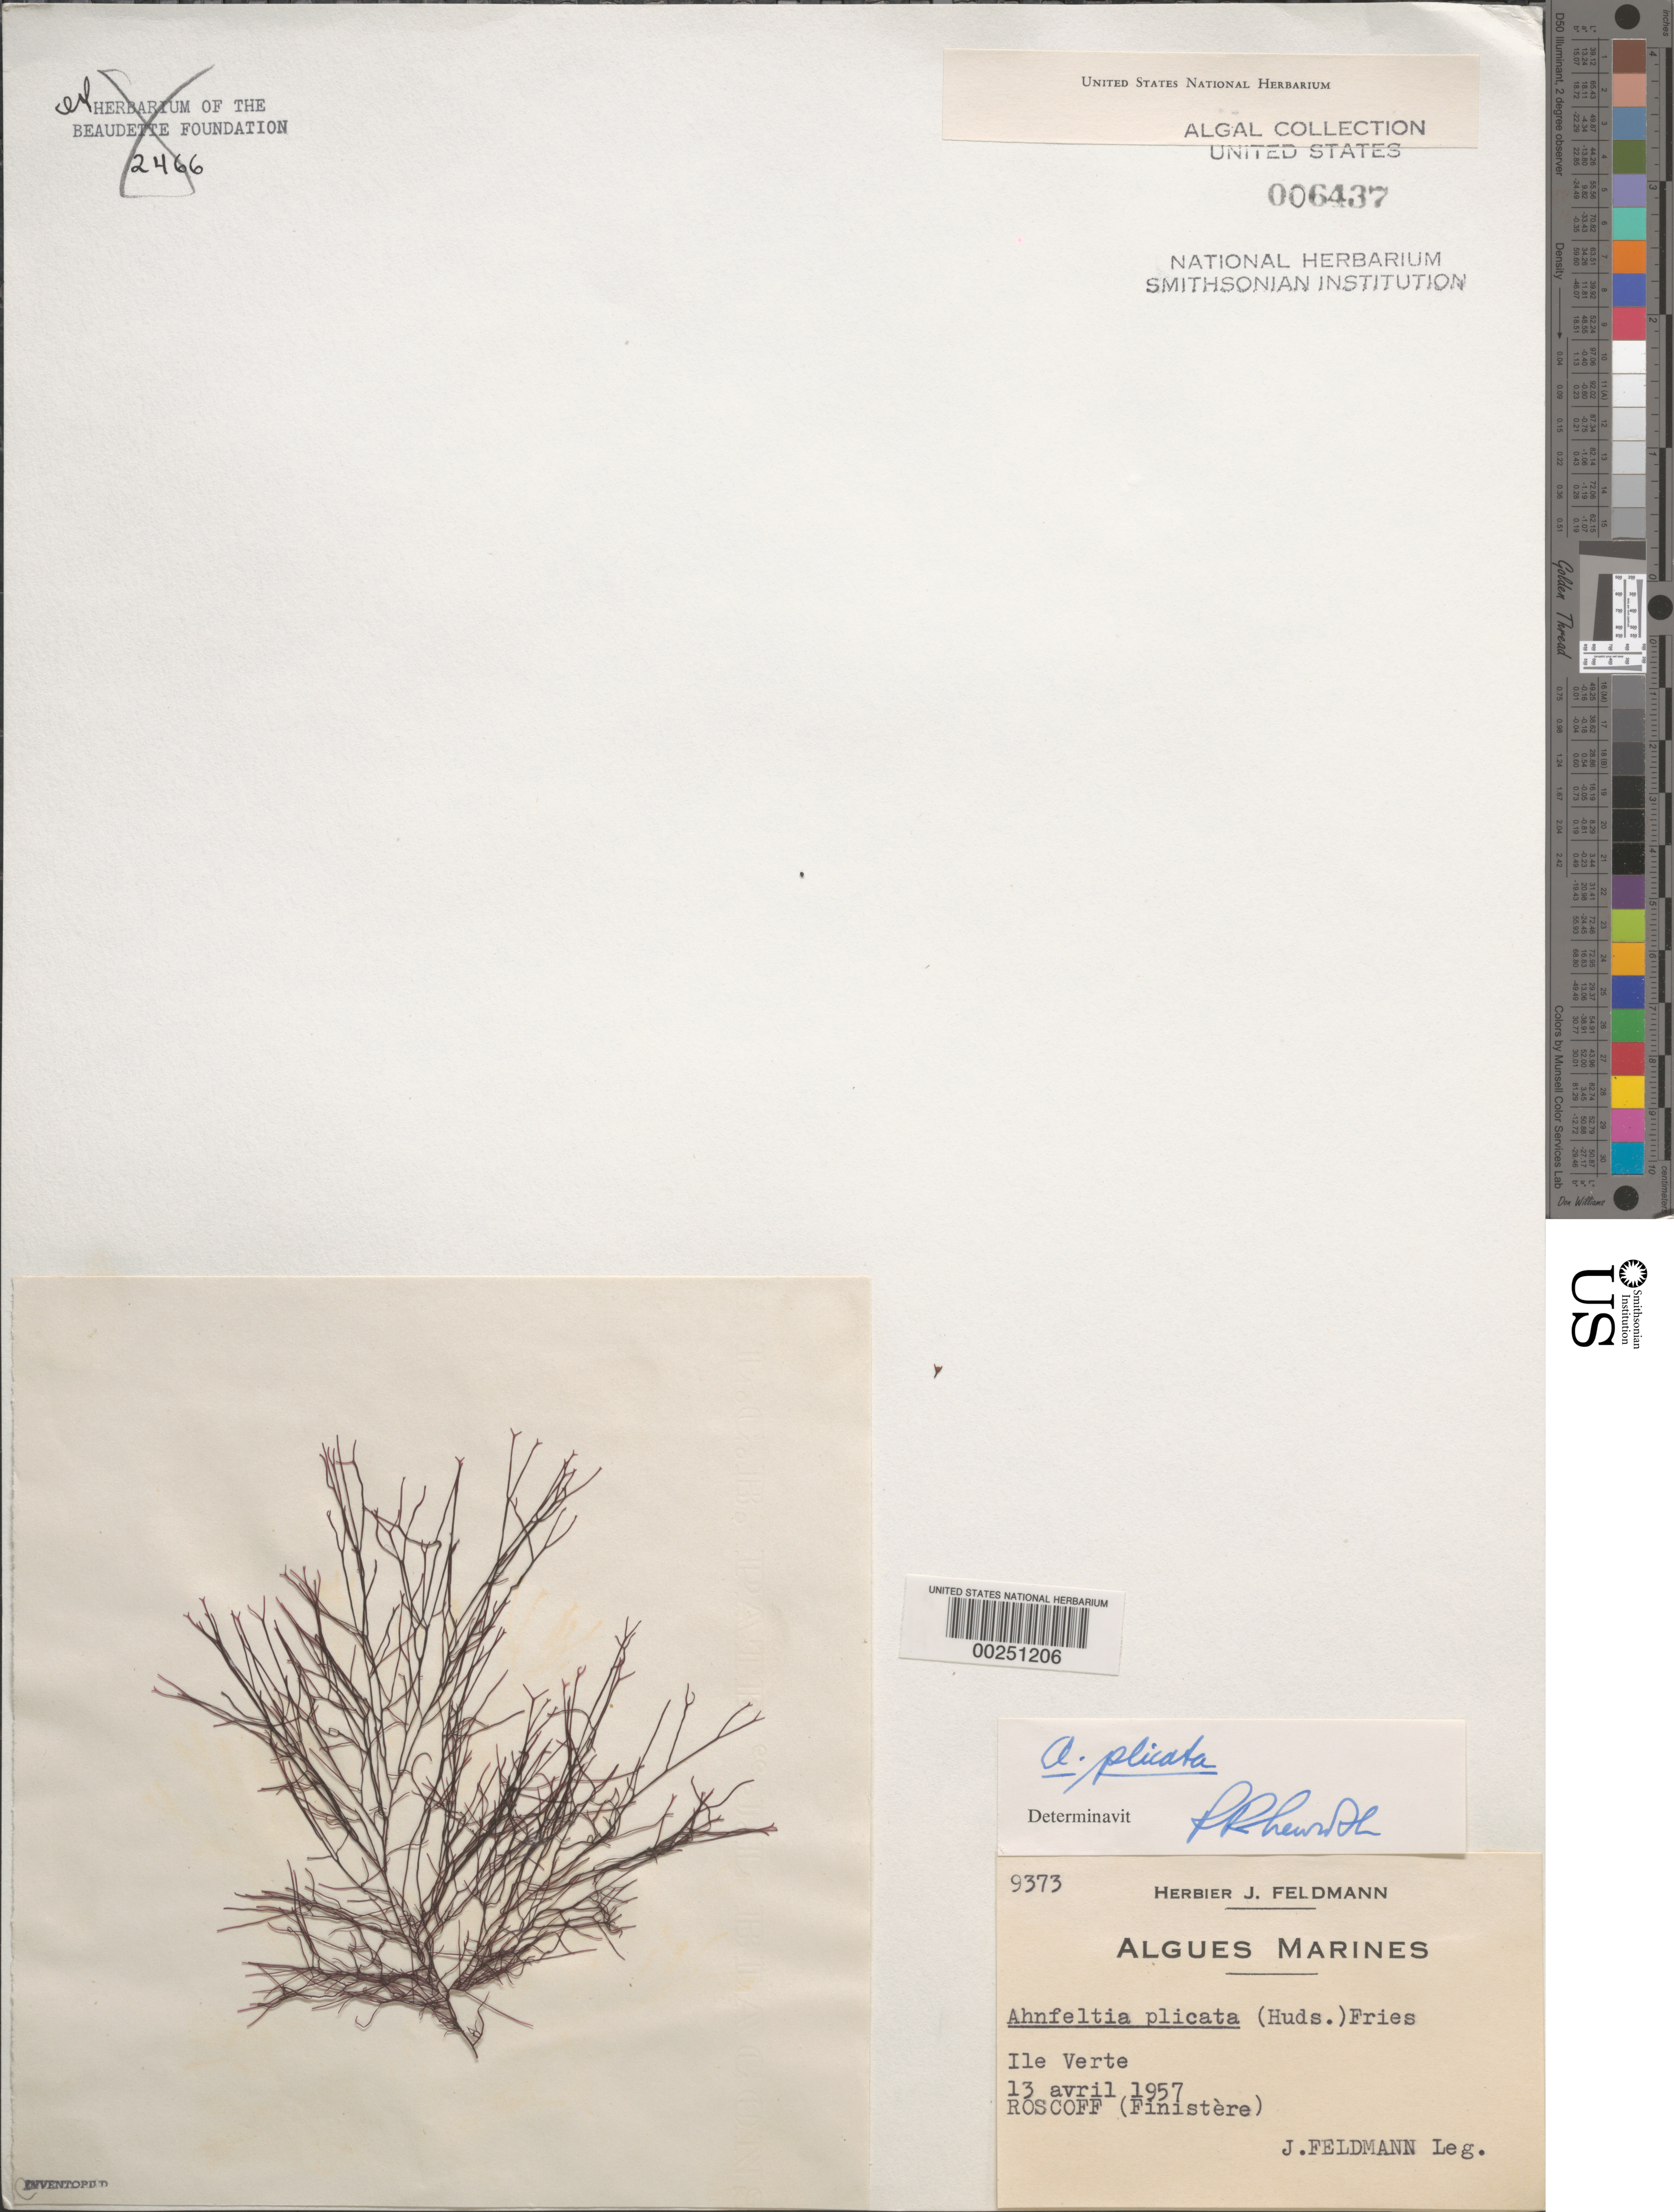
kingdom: Plantae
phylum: Rhodophyta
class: Florideophyceae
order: Ahnfeltiales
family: Ahnfeltiaceae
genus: Ahnfeltia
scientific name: Ahnfeltia plicata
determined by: Newroth, P. R.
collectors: J. Feldmann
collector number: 9373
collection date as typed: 13 Apr 1957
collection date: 1957-04-13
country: France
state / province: Bretagne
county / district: Finistère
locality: Ile verte, roscoff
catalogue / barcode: US 6437